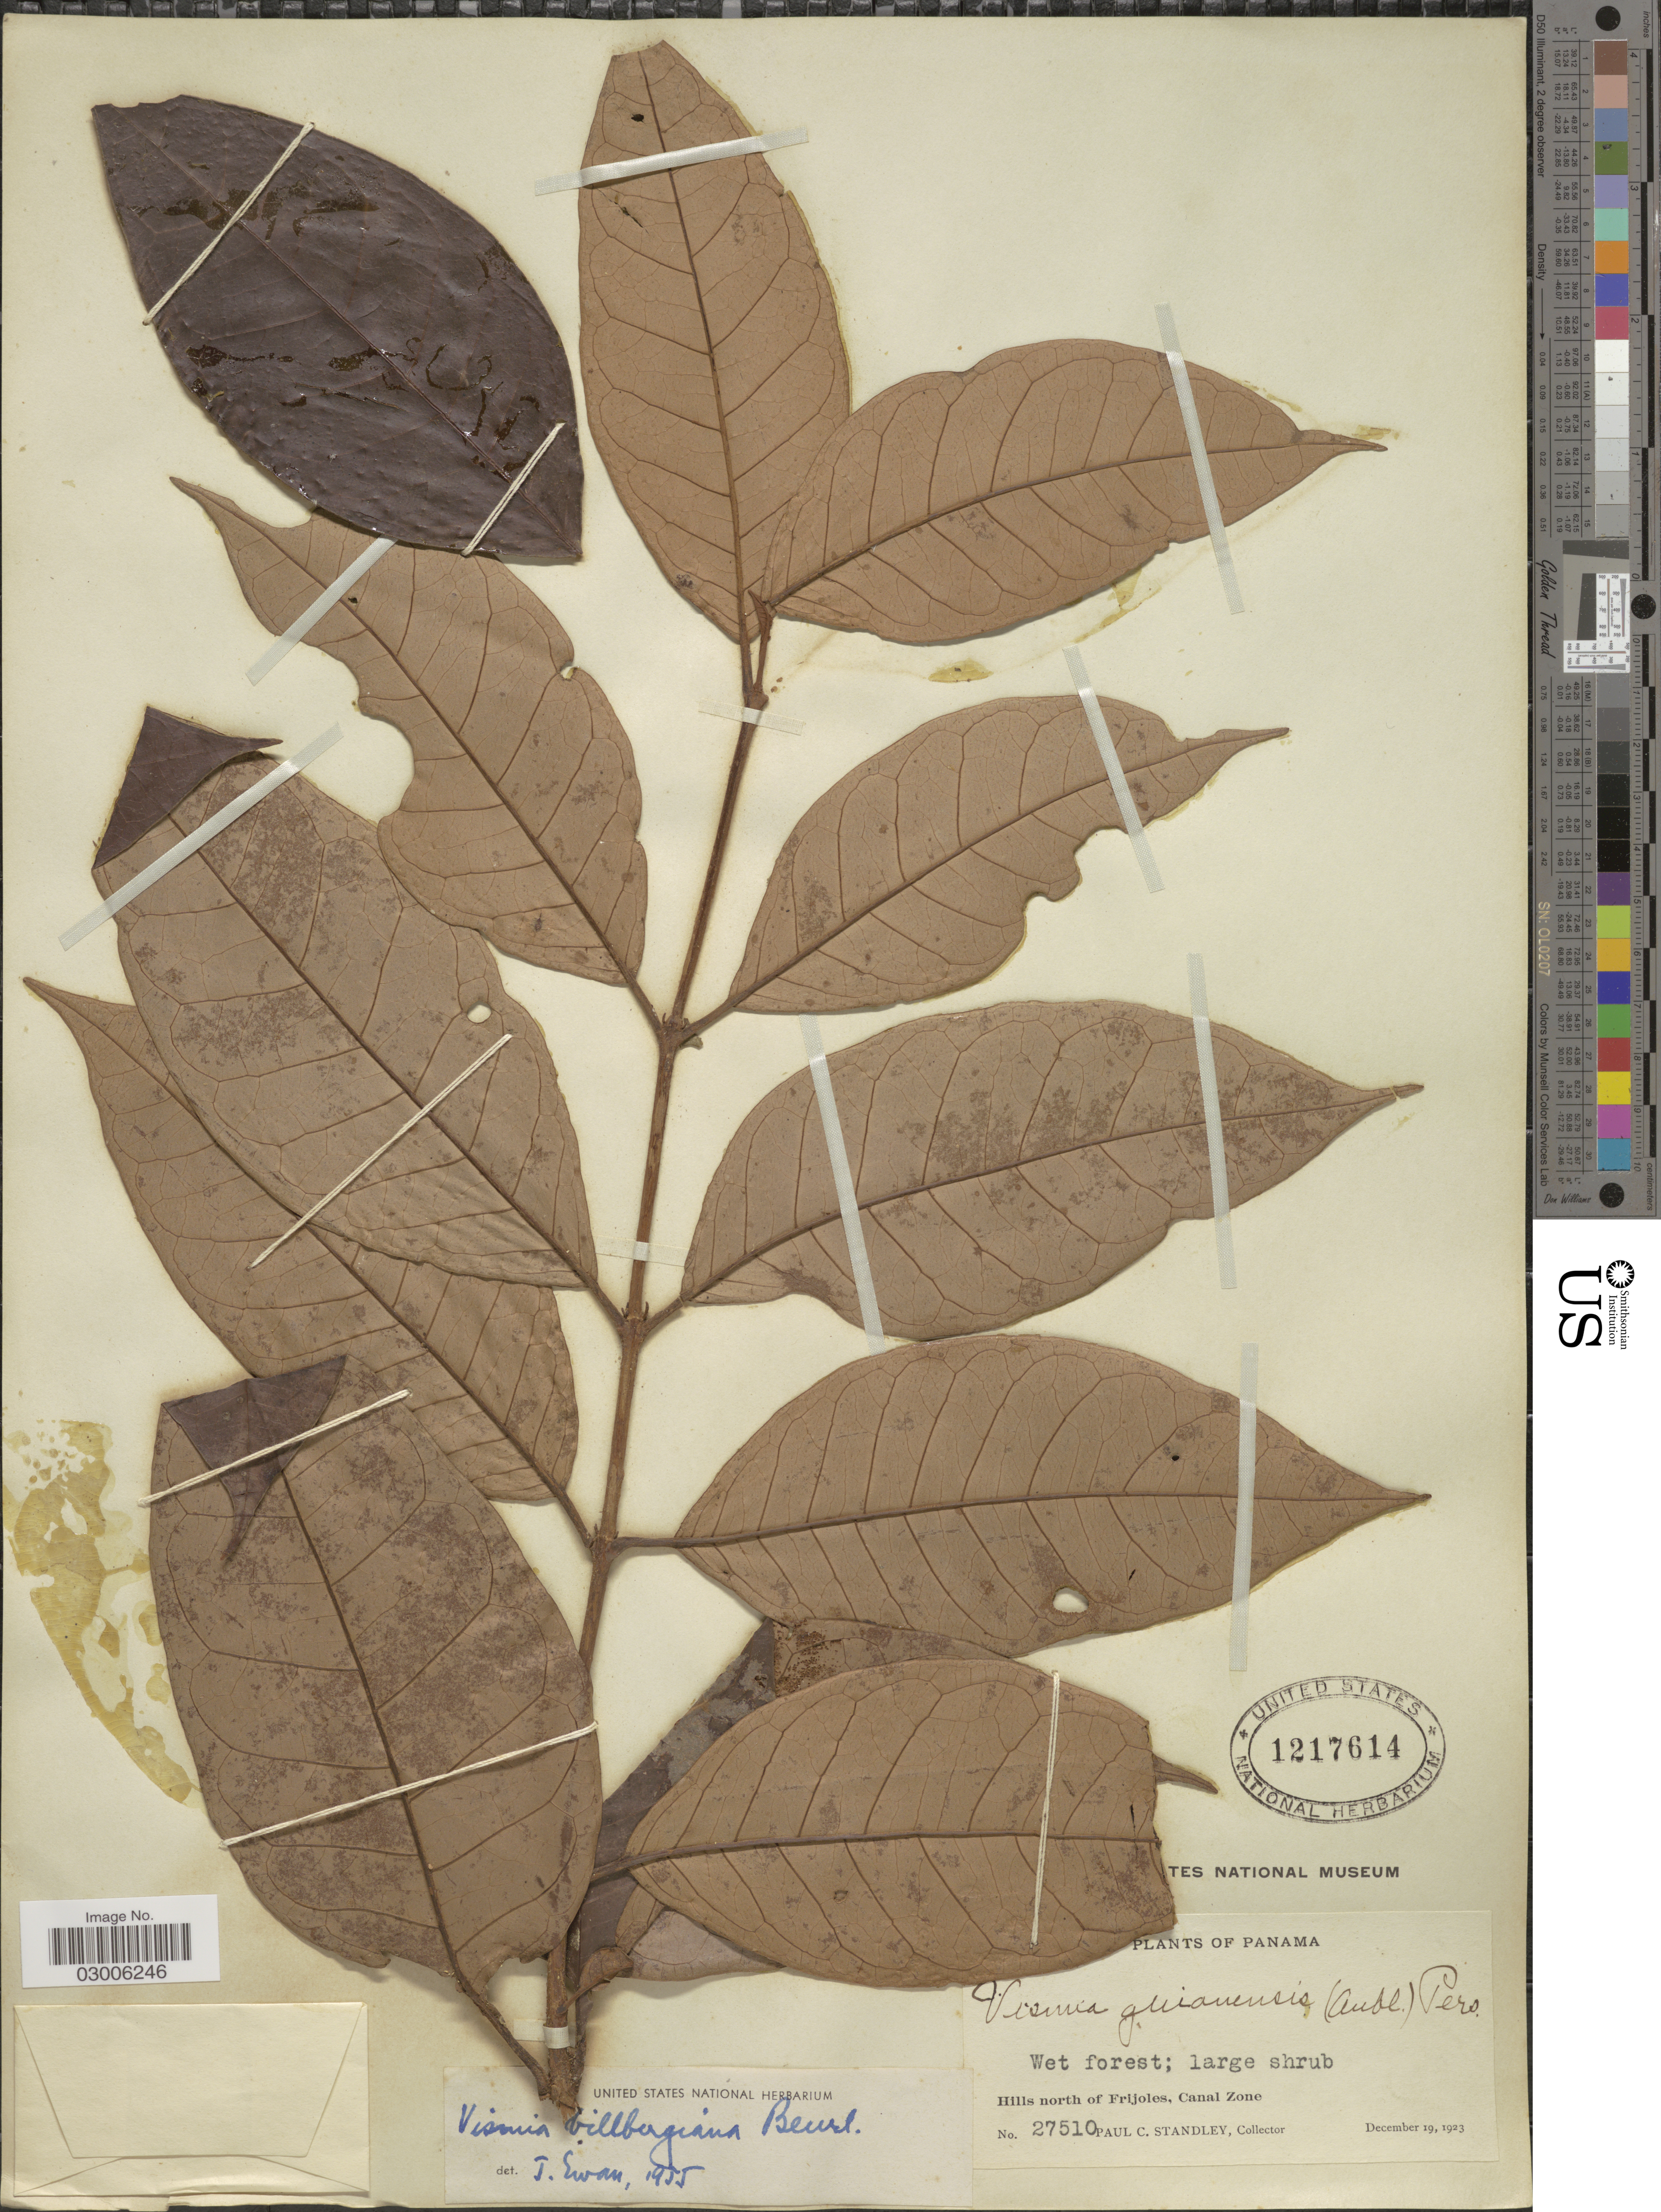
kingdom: Plantae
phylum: Tracheophyta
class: Magnoliopsida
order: Malpighiales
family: Hypericaceae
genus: Vismia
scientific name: Vismia billbergiana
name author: Beurl.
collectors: P. C. Standley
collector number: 27510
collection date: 1923-12-19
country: Panama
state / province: Colón / Panamá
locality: Hills north of Frijoles, Canal Zone.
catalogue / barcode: US 1217614